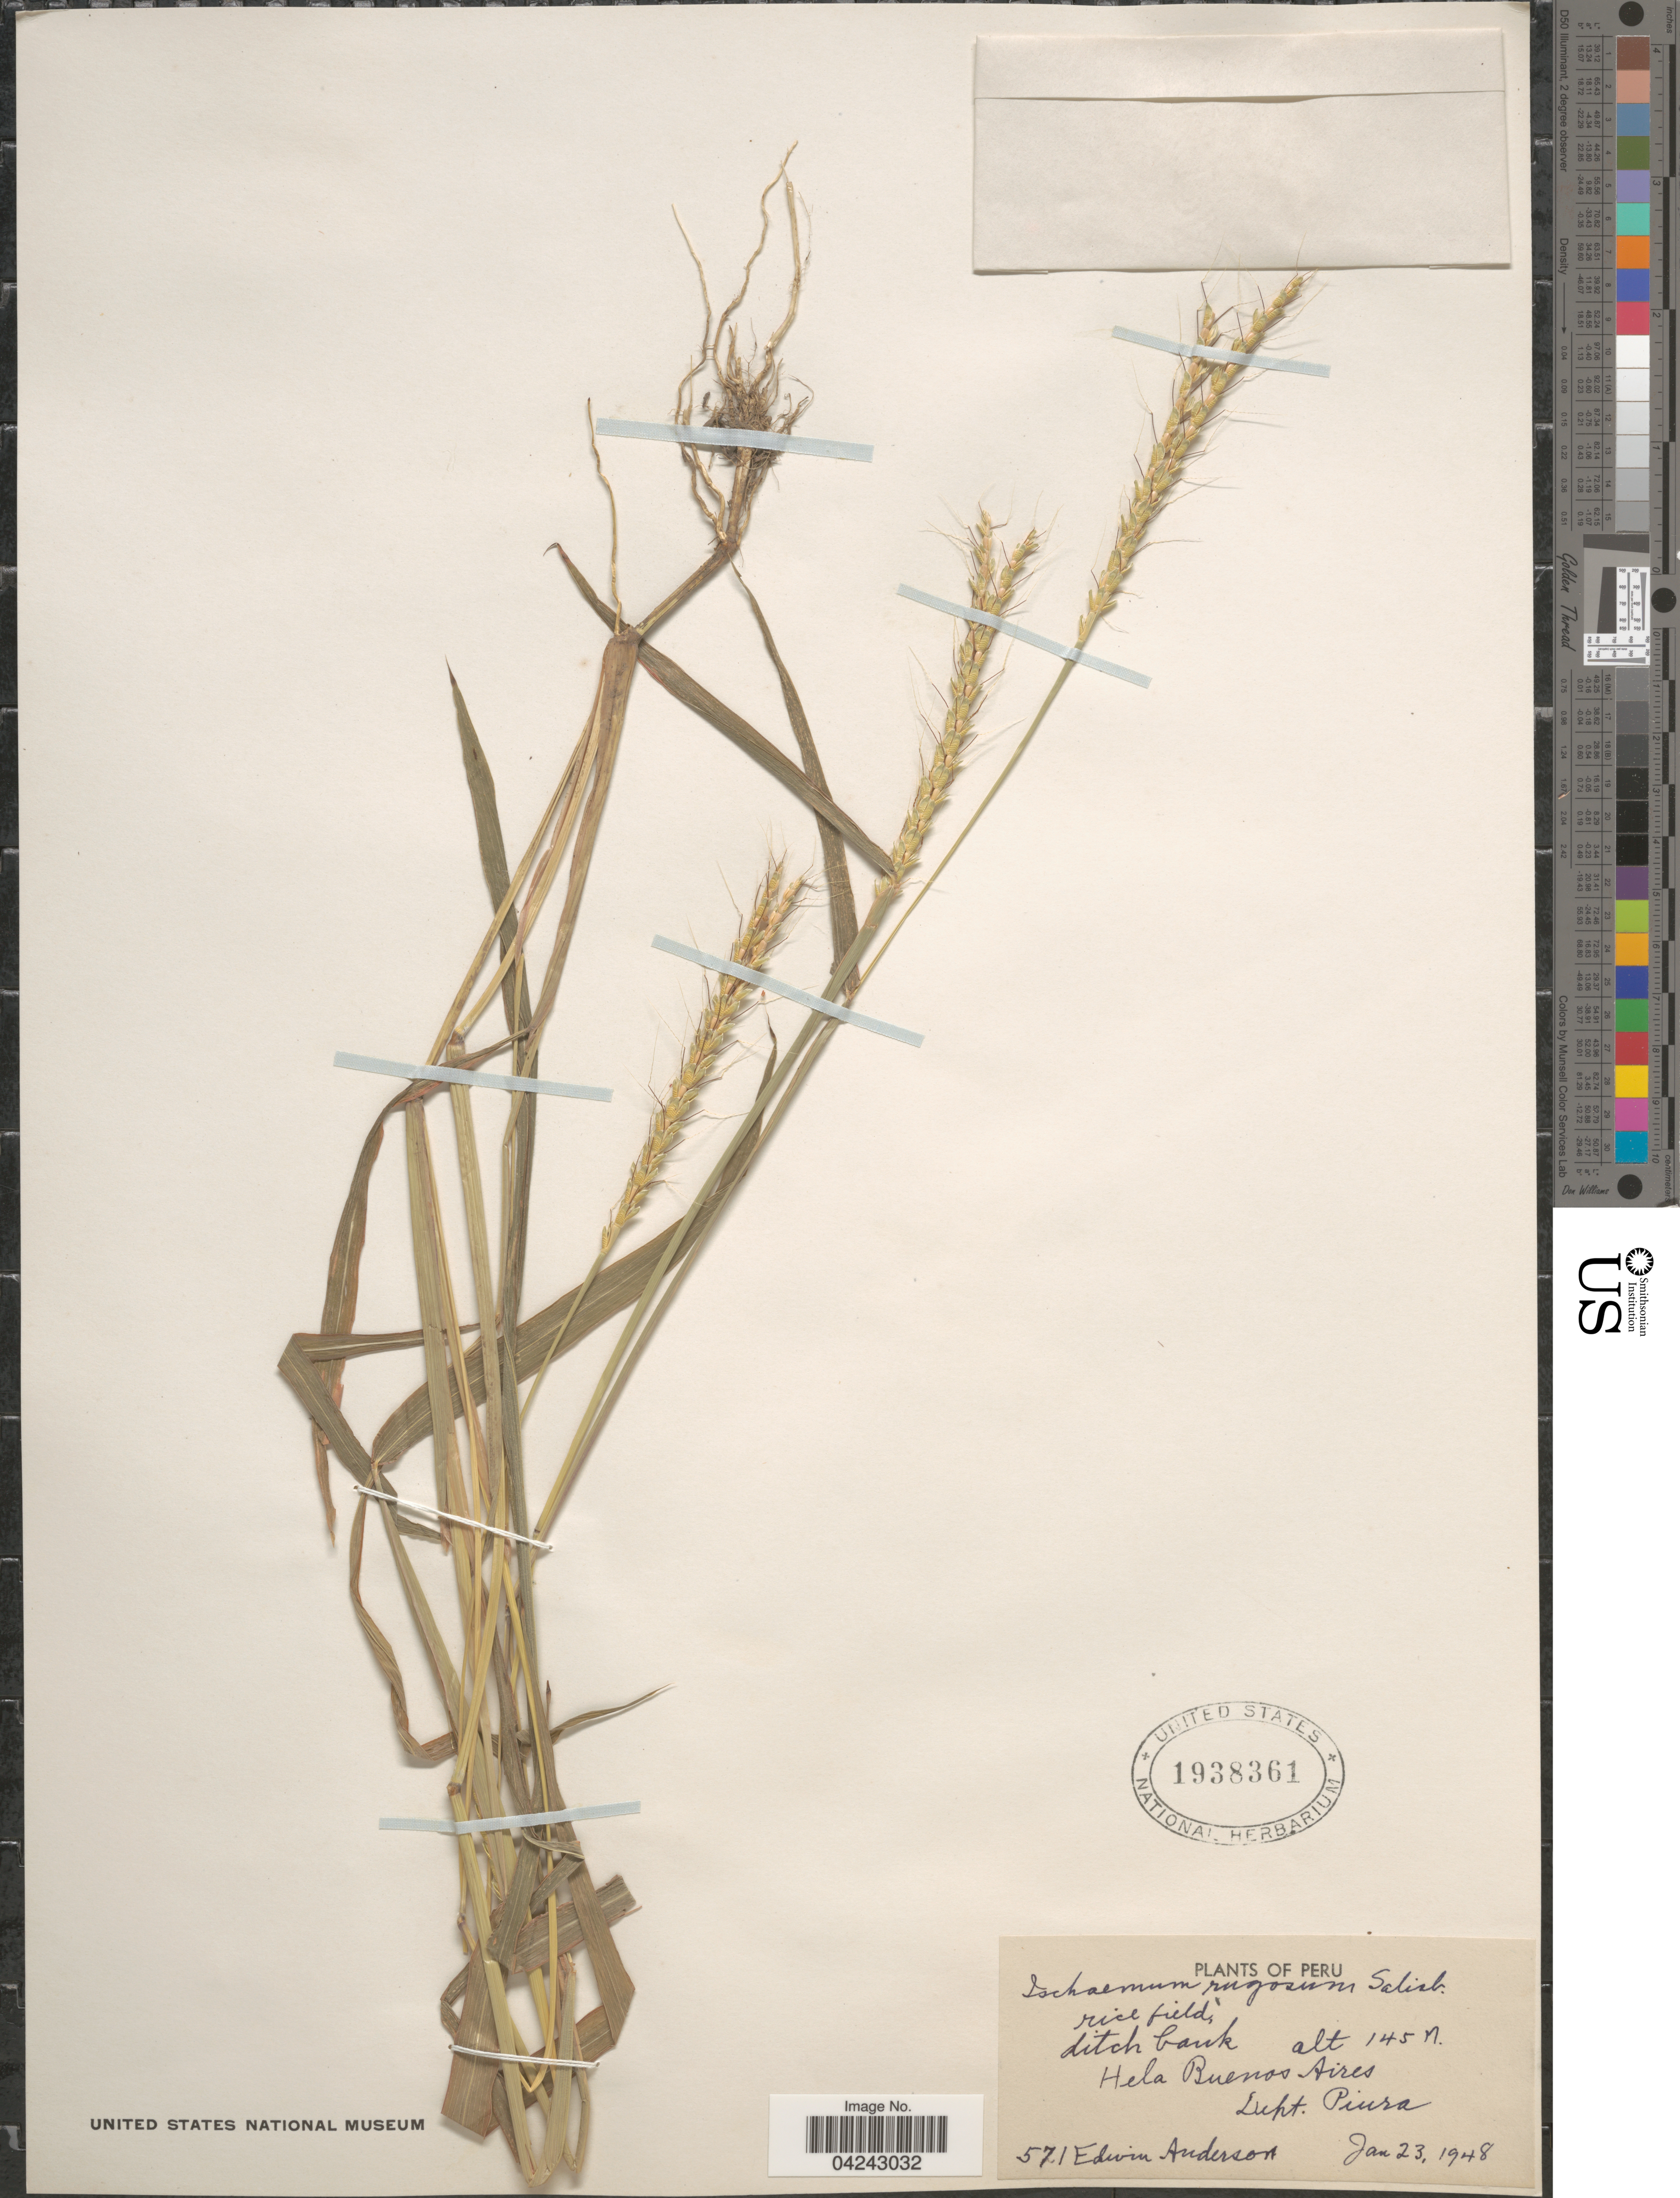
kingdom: Plantae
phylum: Tracheophyta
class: Liliopsida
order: Poales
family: Poaceae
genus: Ischaemum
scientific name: Ischaemum rugosum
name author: Salisb.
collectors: E. Anderson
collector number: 571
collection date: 1948-01-23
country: Peru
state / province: Piura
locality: Hela Buenos Aires. Dpt. Piura.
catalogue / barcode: US 1938361